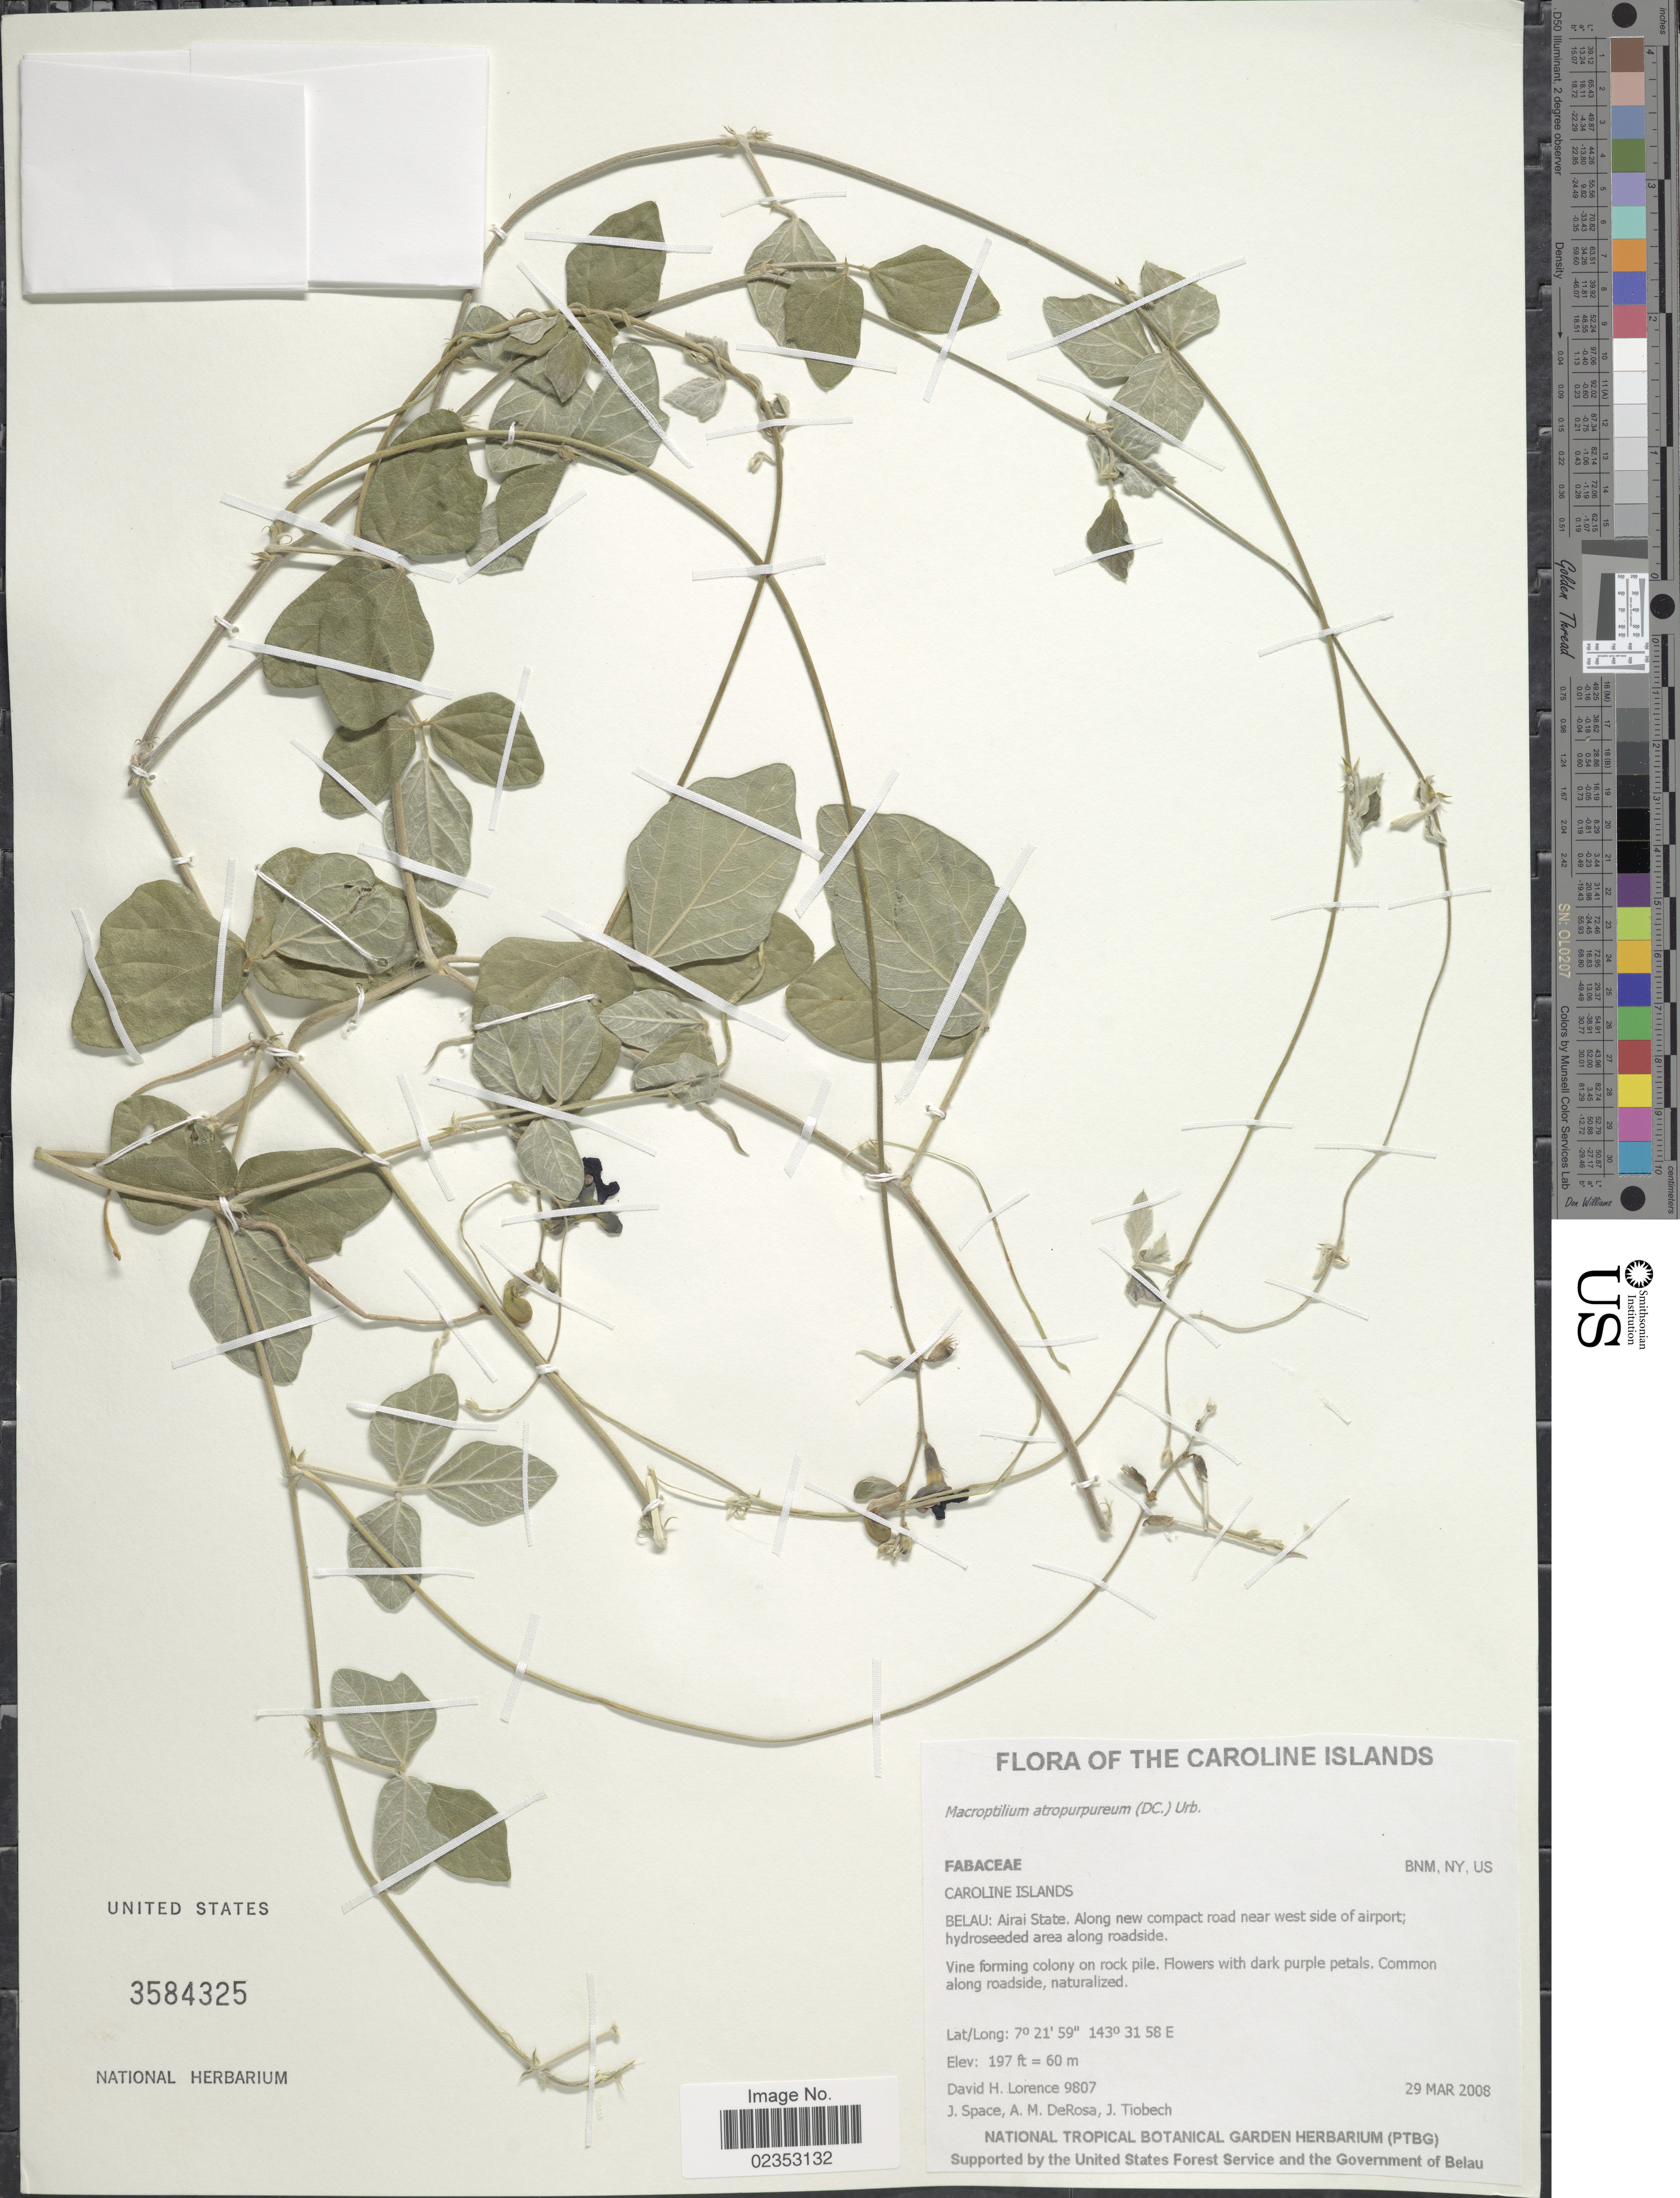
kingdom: Plantae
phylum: Tracheophyta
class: Magnoliopsida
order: Fabales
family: Fabaceae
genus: Macroptilium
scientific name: Macroptilium atropurpureum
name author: (DC.) Urb.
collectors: J. Space, A. DeRosa & J. Tiobech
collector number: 9807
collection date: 2008-03-29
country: Palau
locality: The Caroline Islands, Airai State, Along new compact road near west side of airport; hydroseeded area along roadside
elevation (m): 60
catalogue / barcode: US 3584325